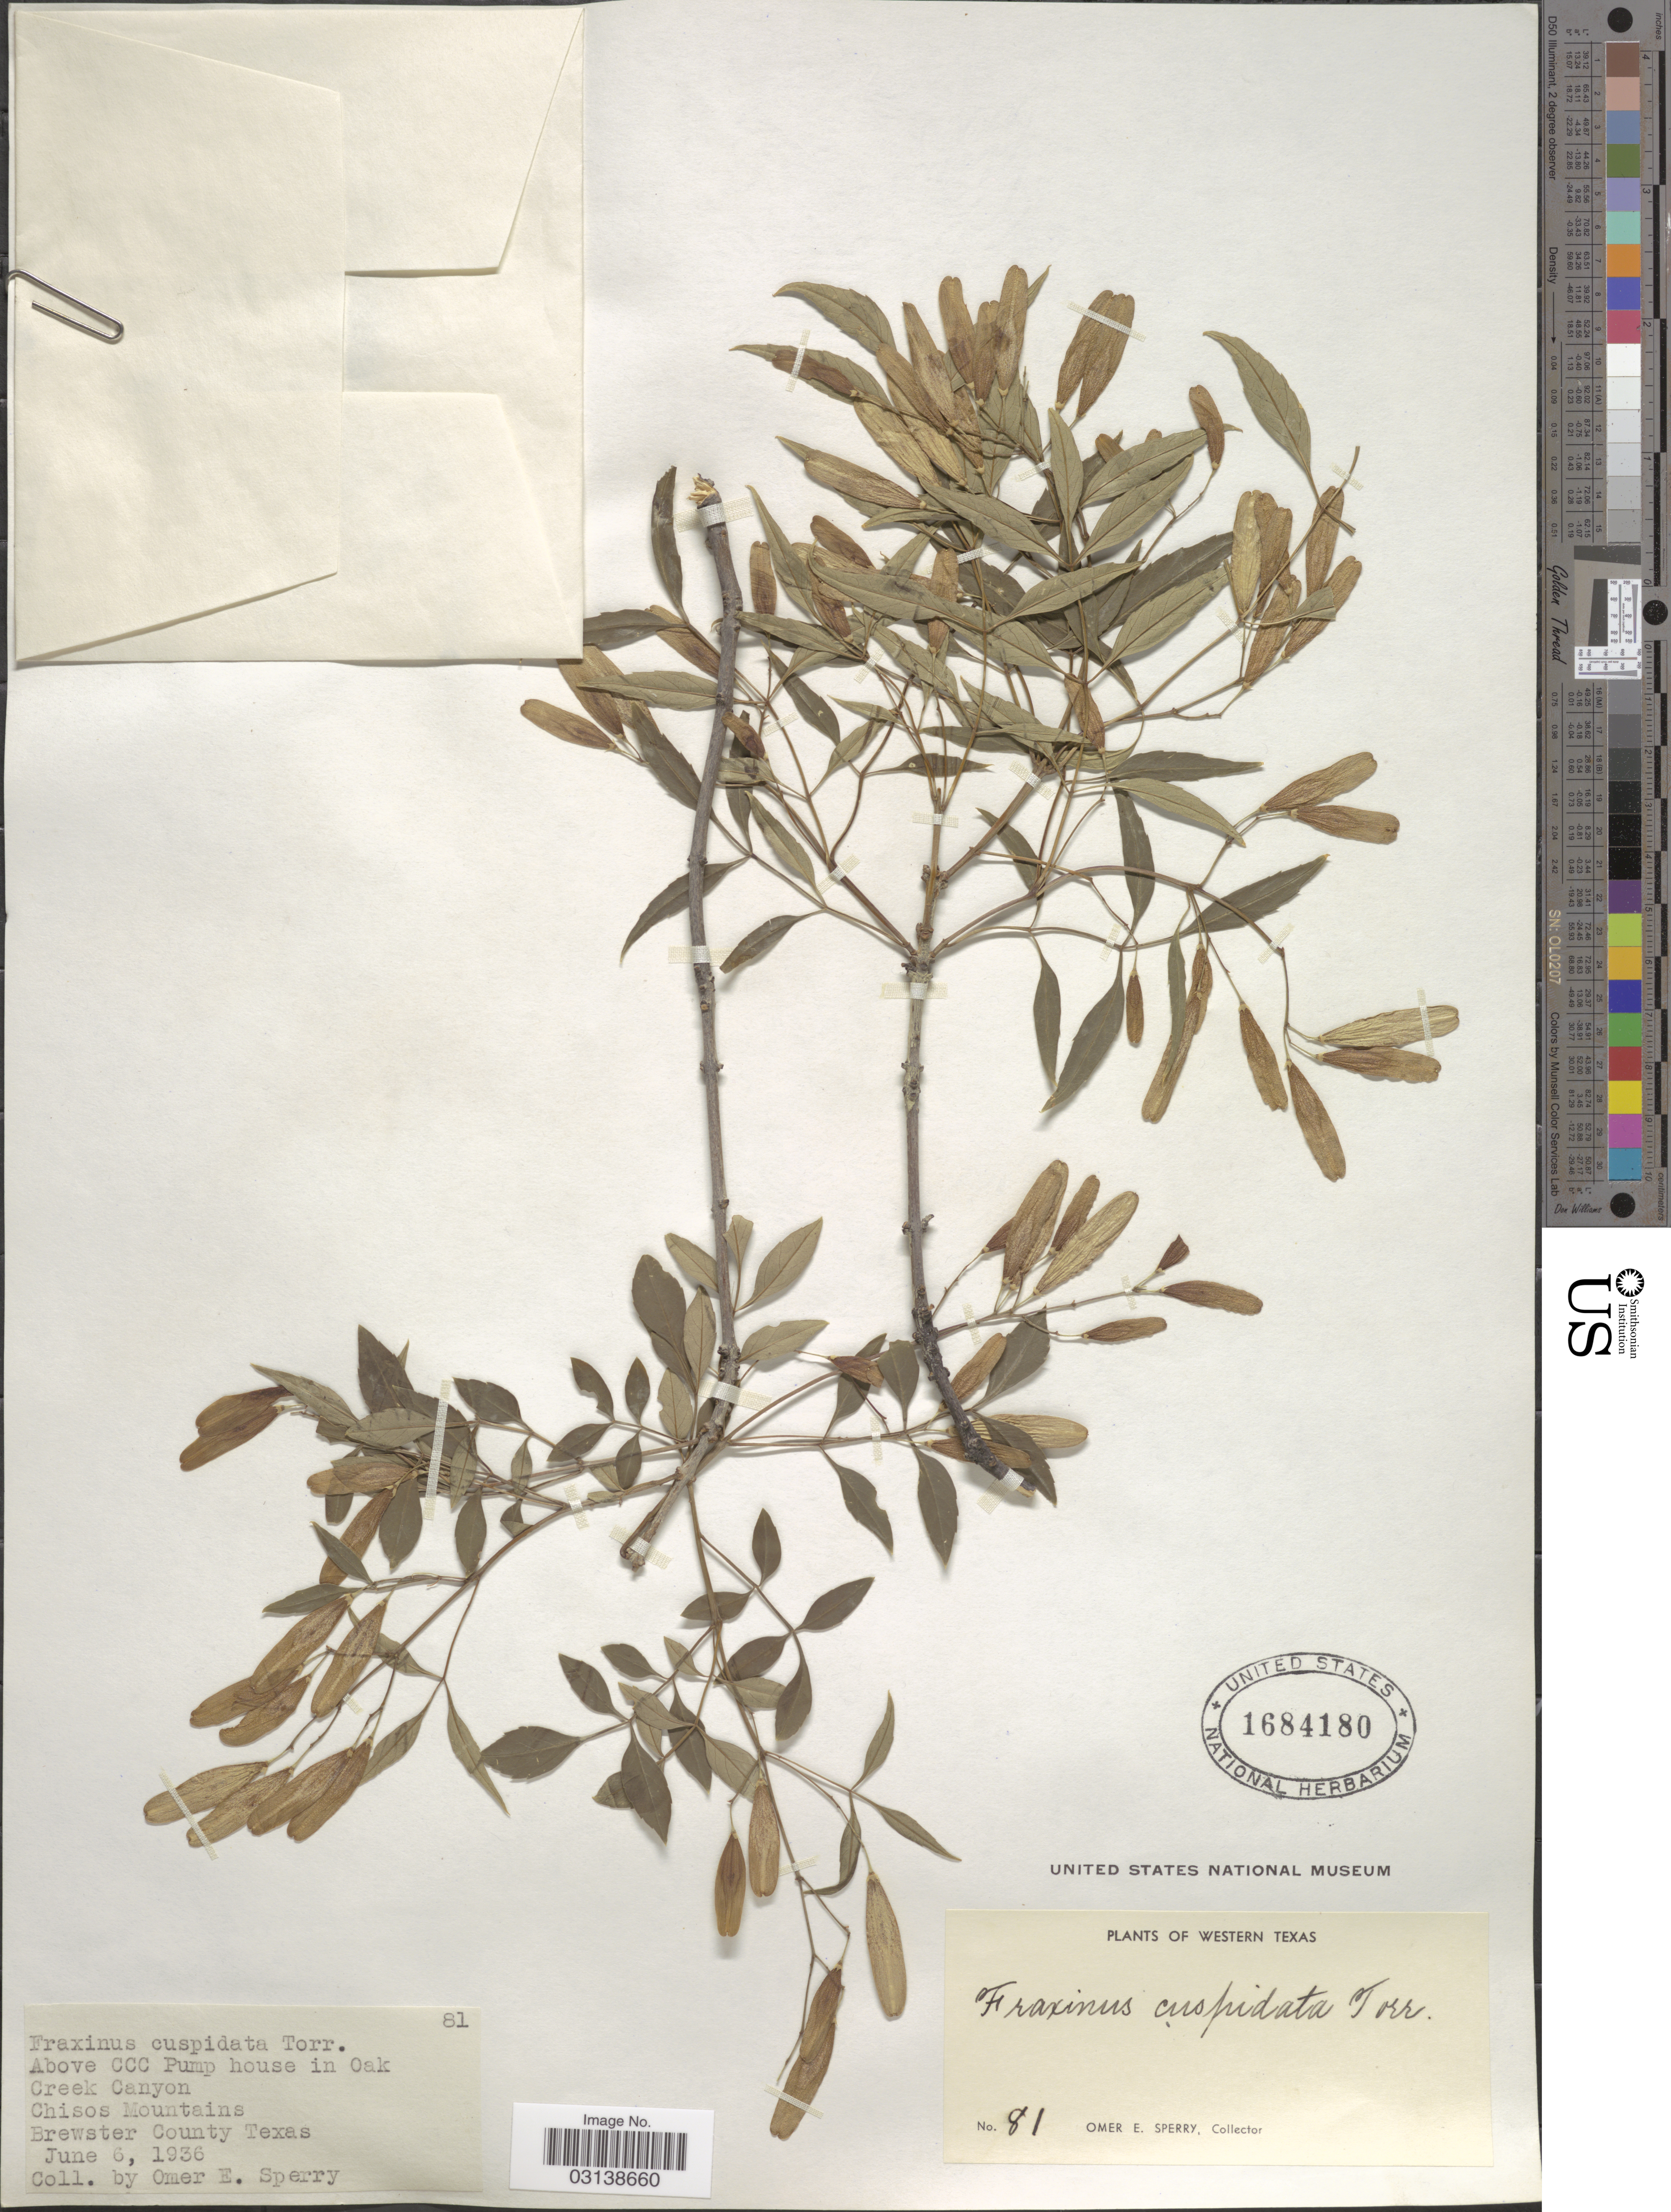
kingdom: Plantae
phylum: Tracheophyta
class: Magnoliopsida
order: Lamiales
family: Oleaceae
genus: Fraxinus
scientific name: Fraxinus cuspidata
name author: Torr.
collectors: O. E. Sperry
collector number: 81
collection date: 1936-06-06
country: United States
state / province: Texas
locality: Western Texas. Above CCC Pump house in Oak, Creek Canyon. Chisos Mountains. Brewster County.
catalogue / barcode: US 1684180